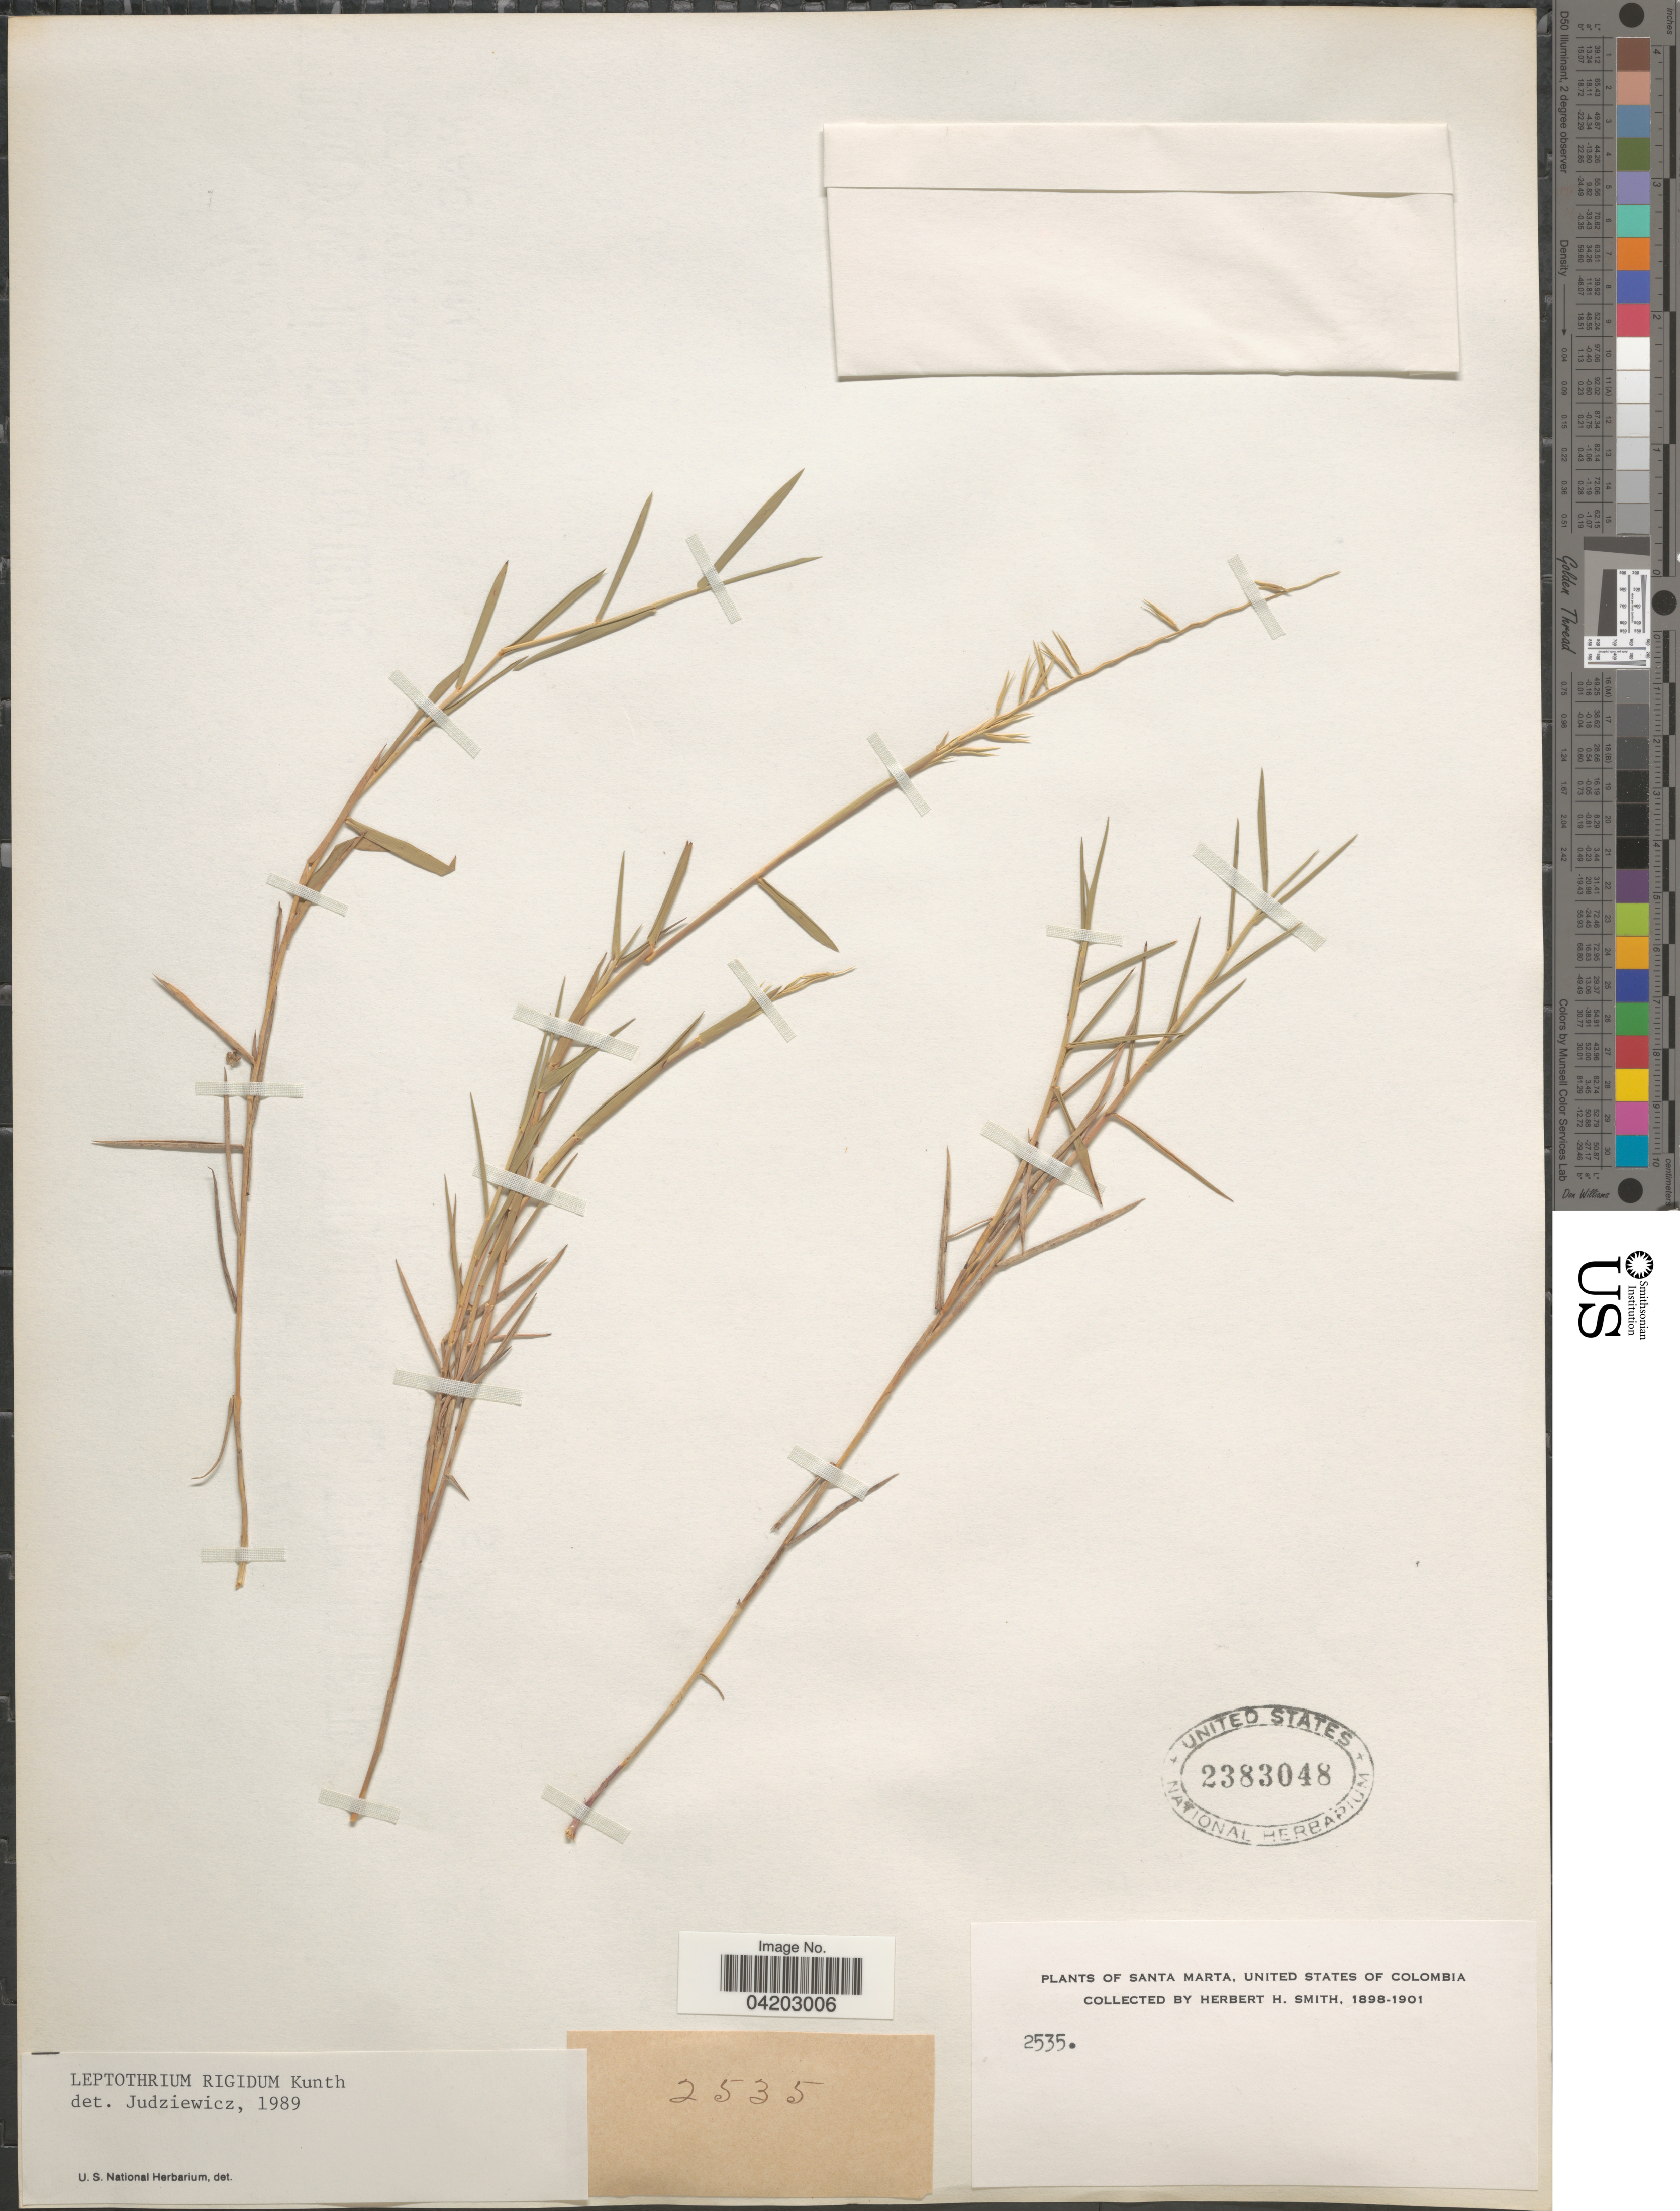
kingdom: Plantae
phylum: Tracheophyta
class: Liliopsida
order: Poales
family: Poaceae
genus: Leptothrium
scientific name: Leptothrium rigidum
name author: Kunth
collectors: Herbert H. Smith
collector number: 2535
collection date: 1898/1901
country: Colombia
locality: Santa Marta, United States of Colombia.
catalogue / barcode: US 2383048